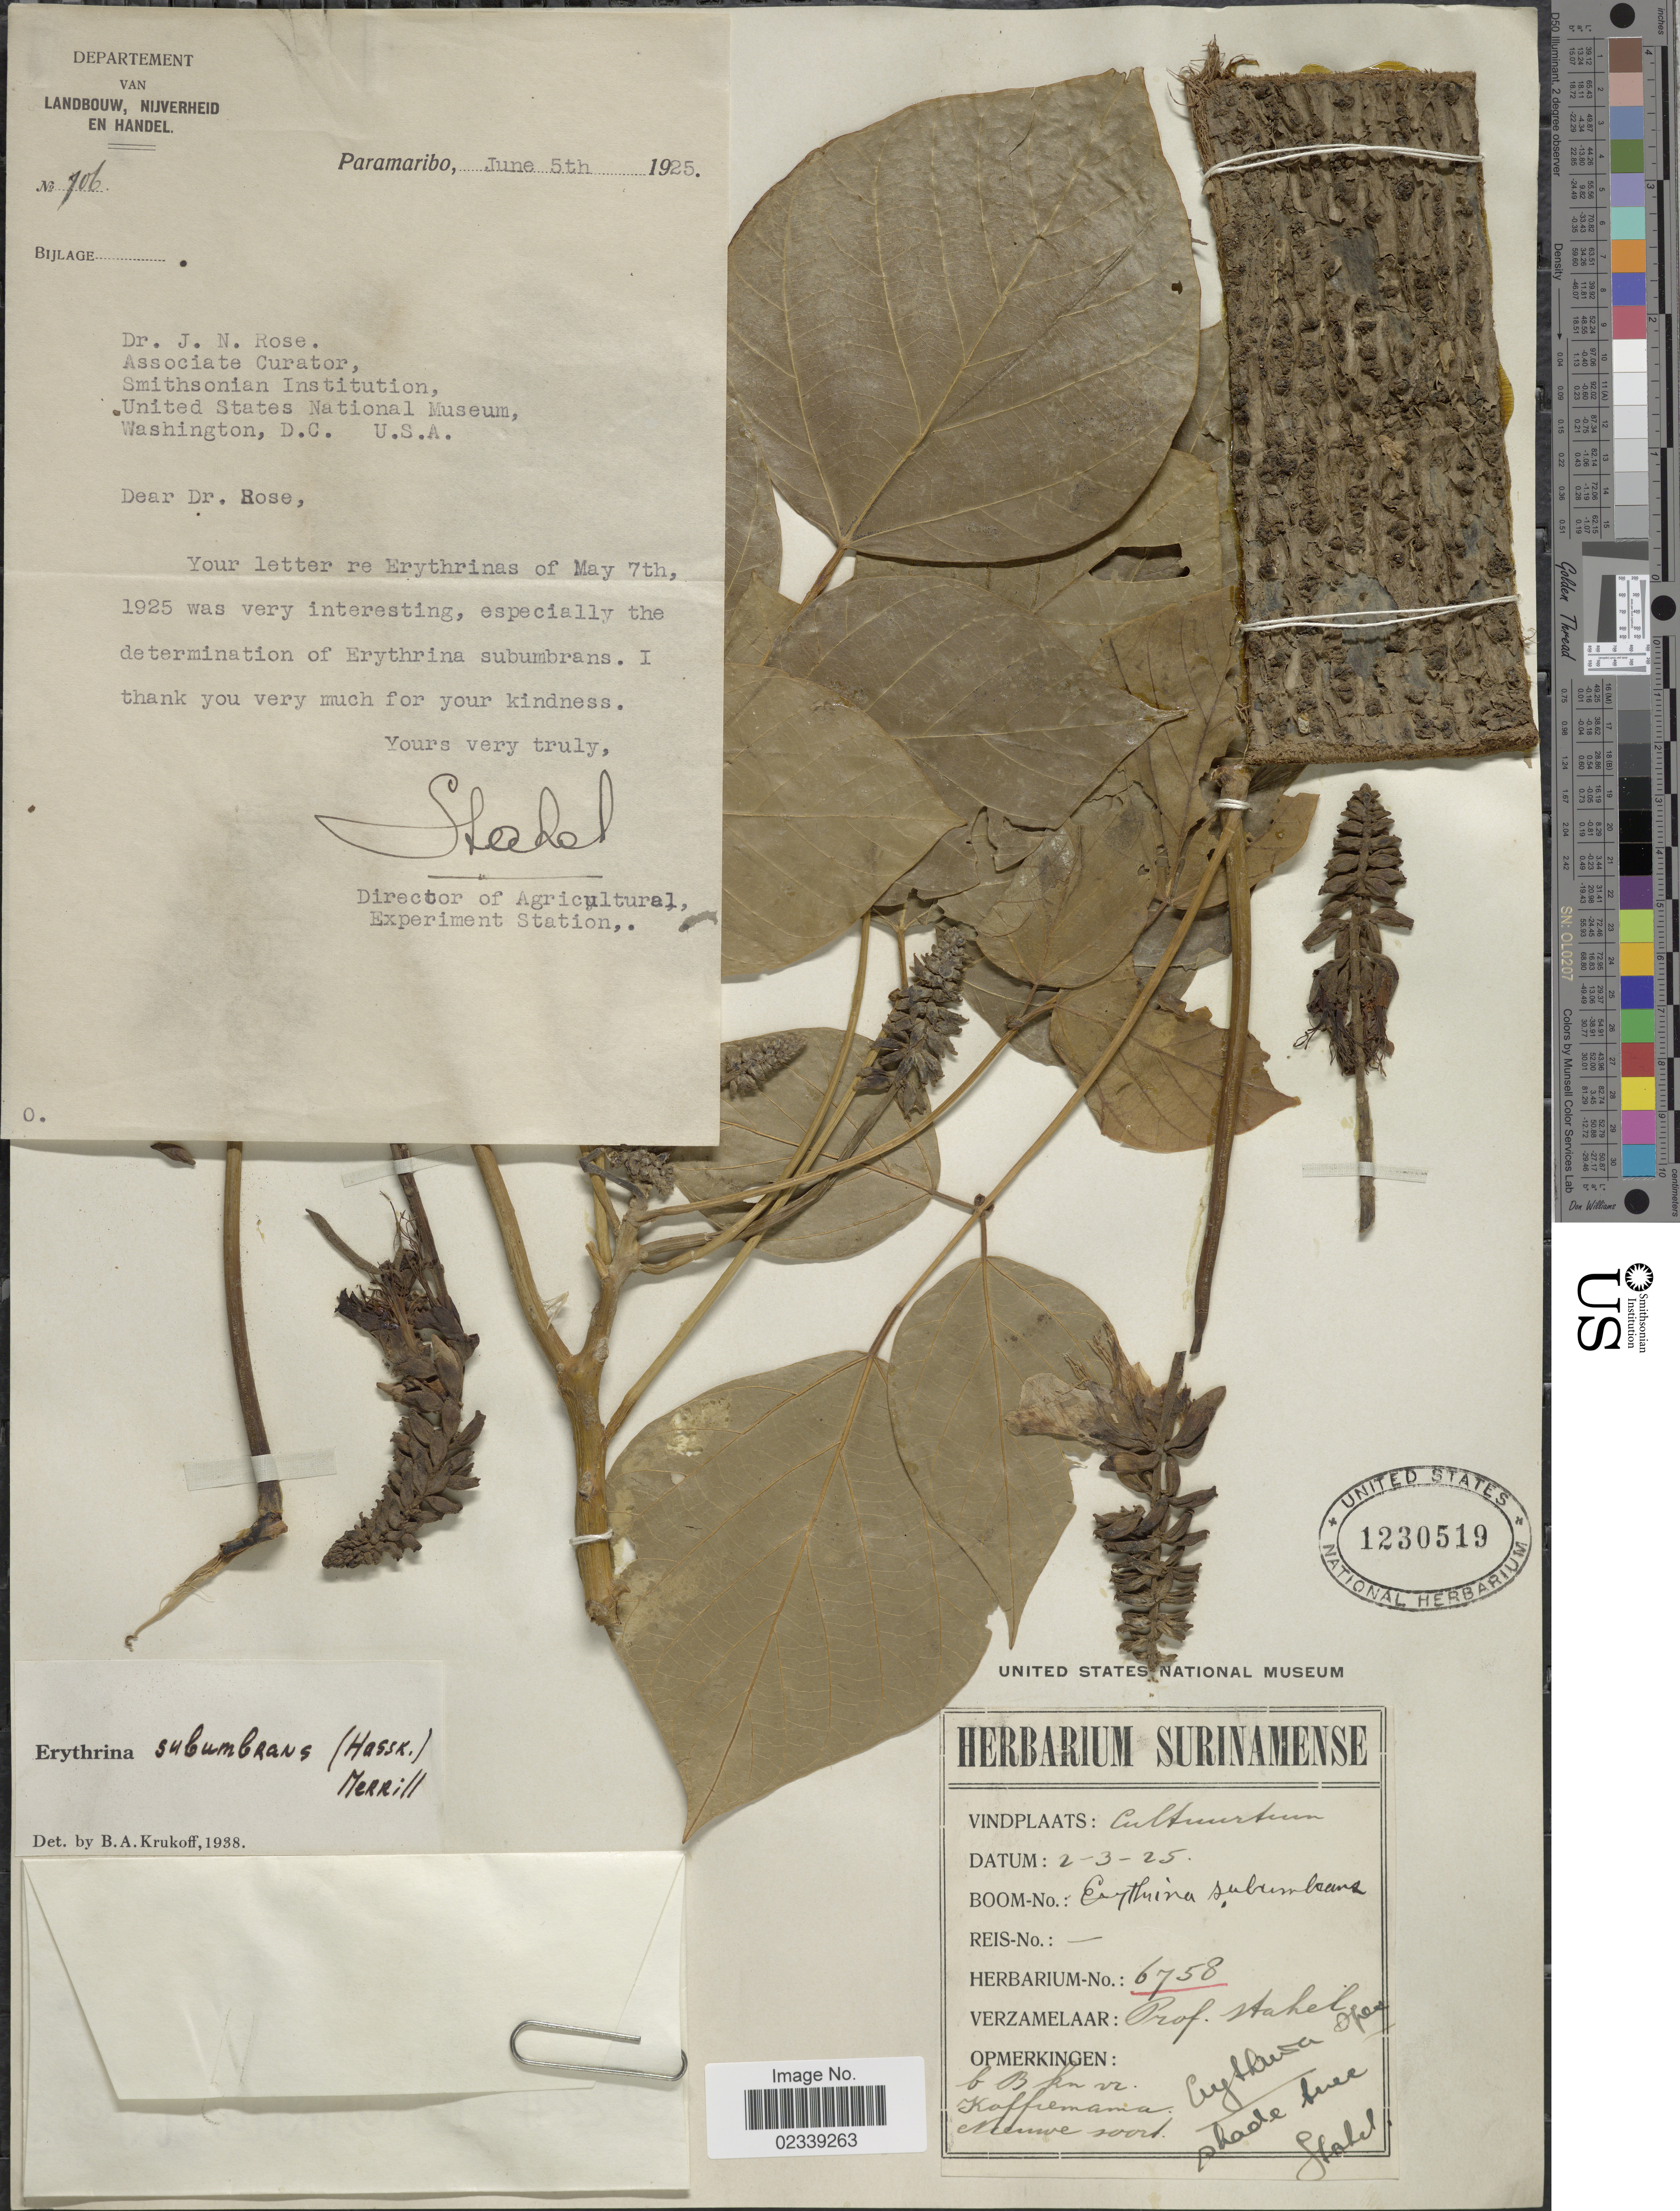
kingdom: Plantae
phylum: Tracheophyta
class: Magnoliopsida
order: Fabales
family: Fabaceae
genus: Erythrina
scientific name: Erythrina subumbrans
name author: (Hassk.) Merr.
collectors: -. Stahel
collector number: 6758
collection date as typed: Transcribed d/m/y: 2/3/25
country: Suriname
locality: Cultuurtuin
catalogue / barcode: US 1230519